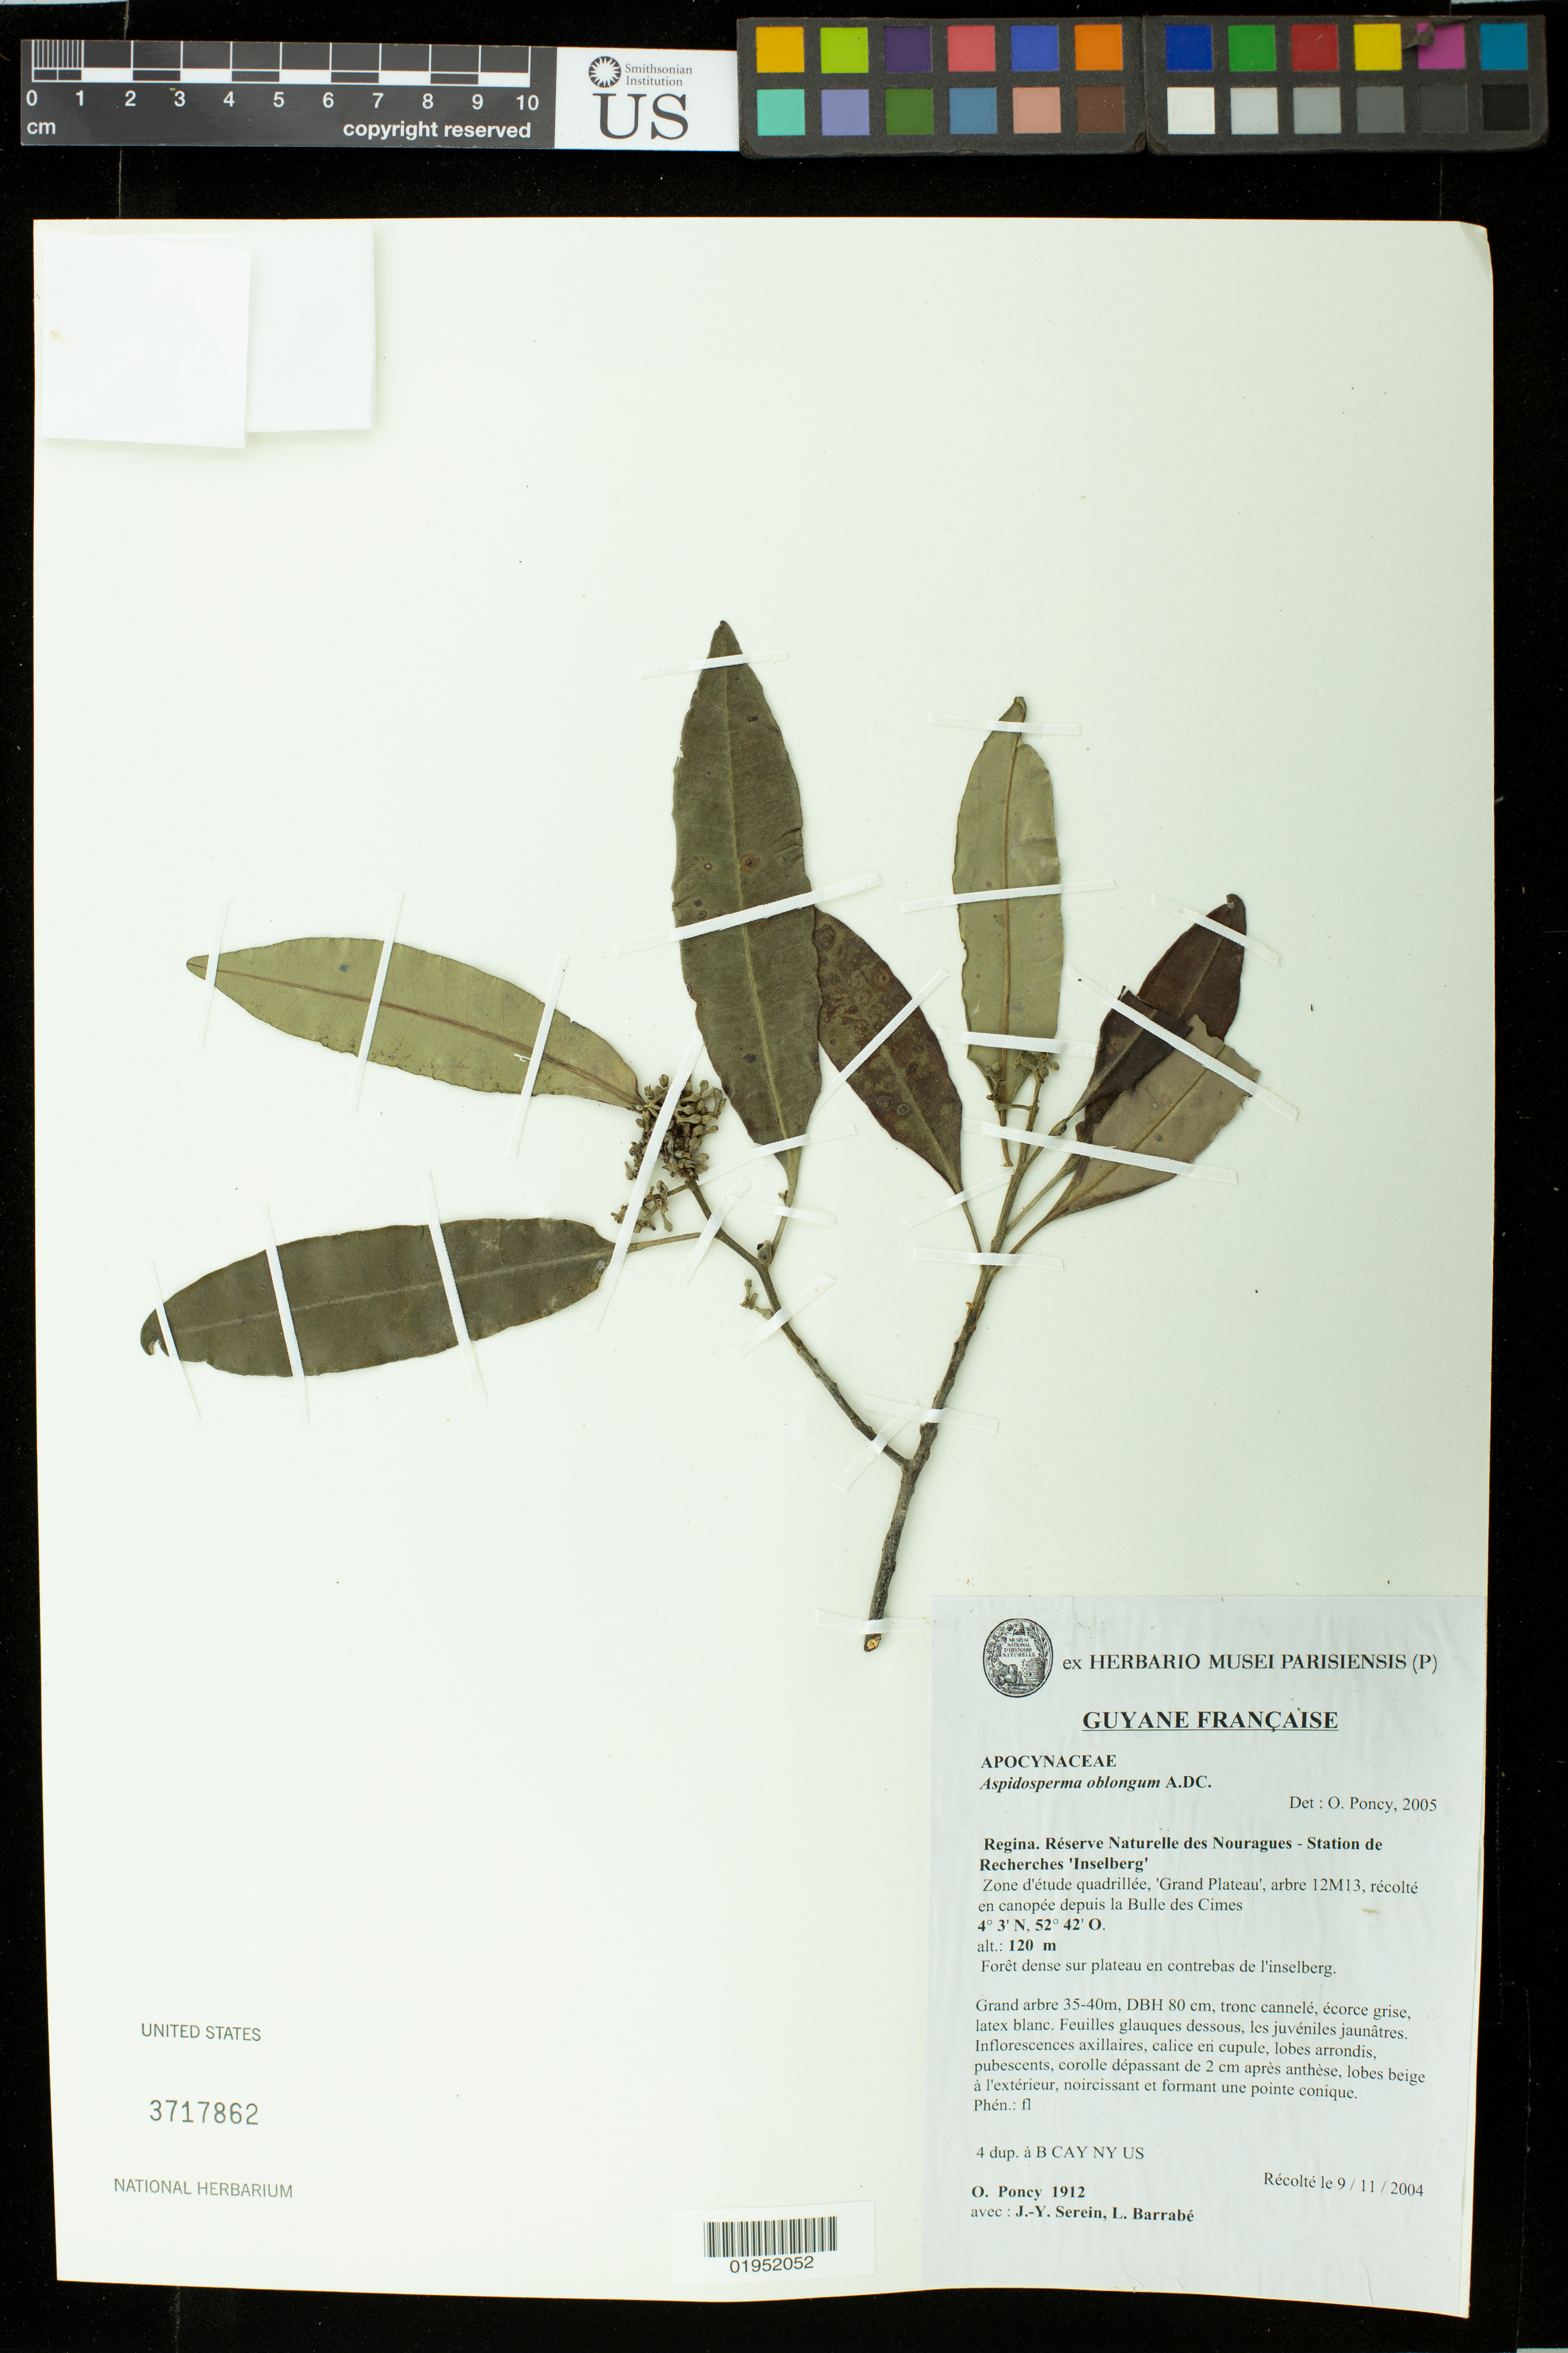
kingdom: Plantae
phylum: Tracheophyta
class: Magnoliopsida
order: Gentianales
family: Apocynaceae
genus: Aspidosperma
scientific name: Aspidosperma oblongum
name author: A. DC.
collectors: O. Poncy, J. Serein & L. Barrabé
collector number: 1912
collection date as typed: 9 Nov 2004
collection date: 2004-11-09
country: French Guiana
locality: Regina. Réserve Naturelle des Nouragues - Station de Recherches "Inselberg", Zone d'etude quadrillee, 'Grand Plateau', arbre 12M13, recolte en camopee depuis la Bulle des Cimes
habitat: Foret dense sur plateau en contrebas de l'inselberg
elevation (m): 120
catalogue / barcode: US 3717862